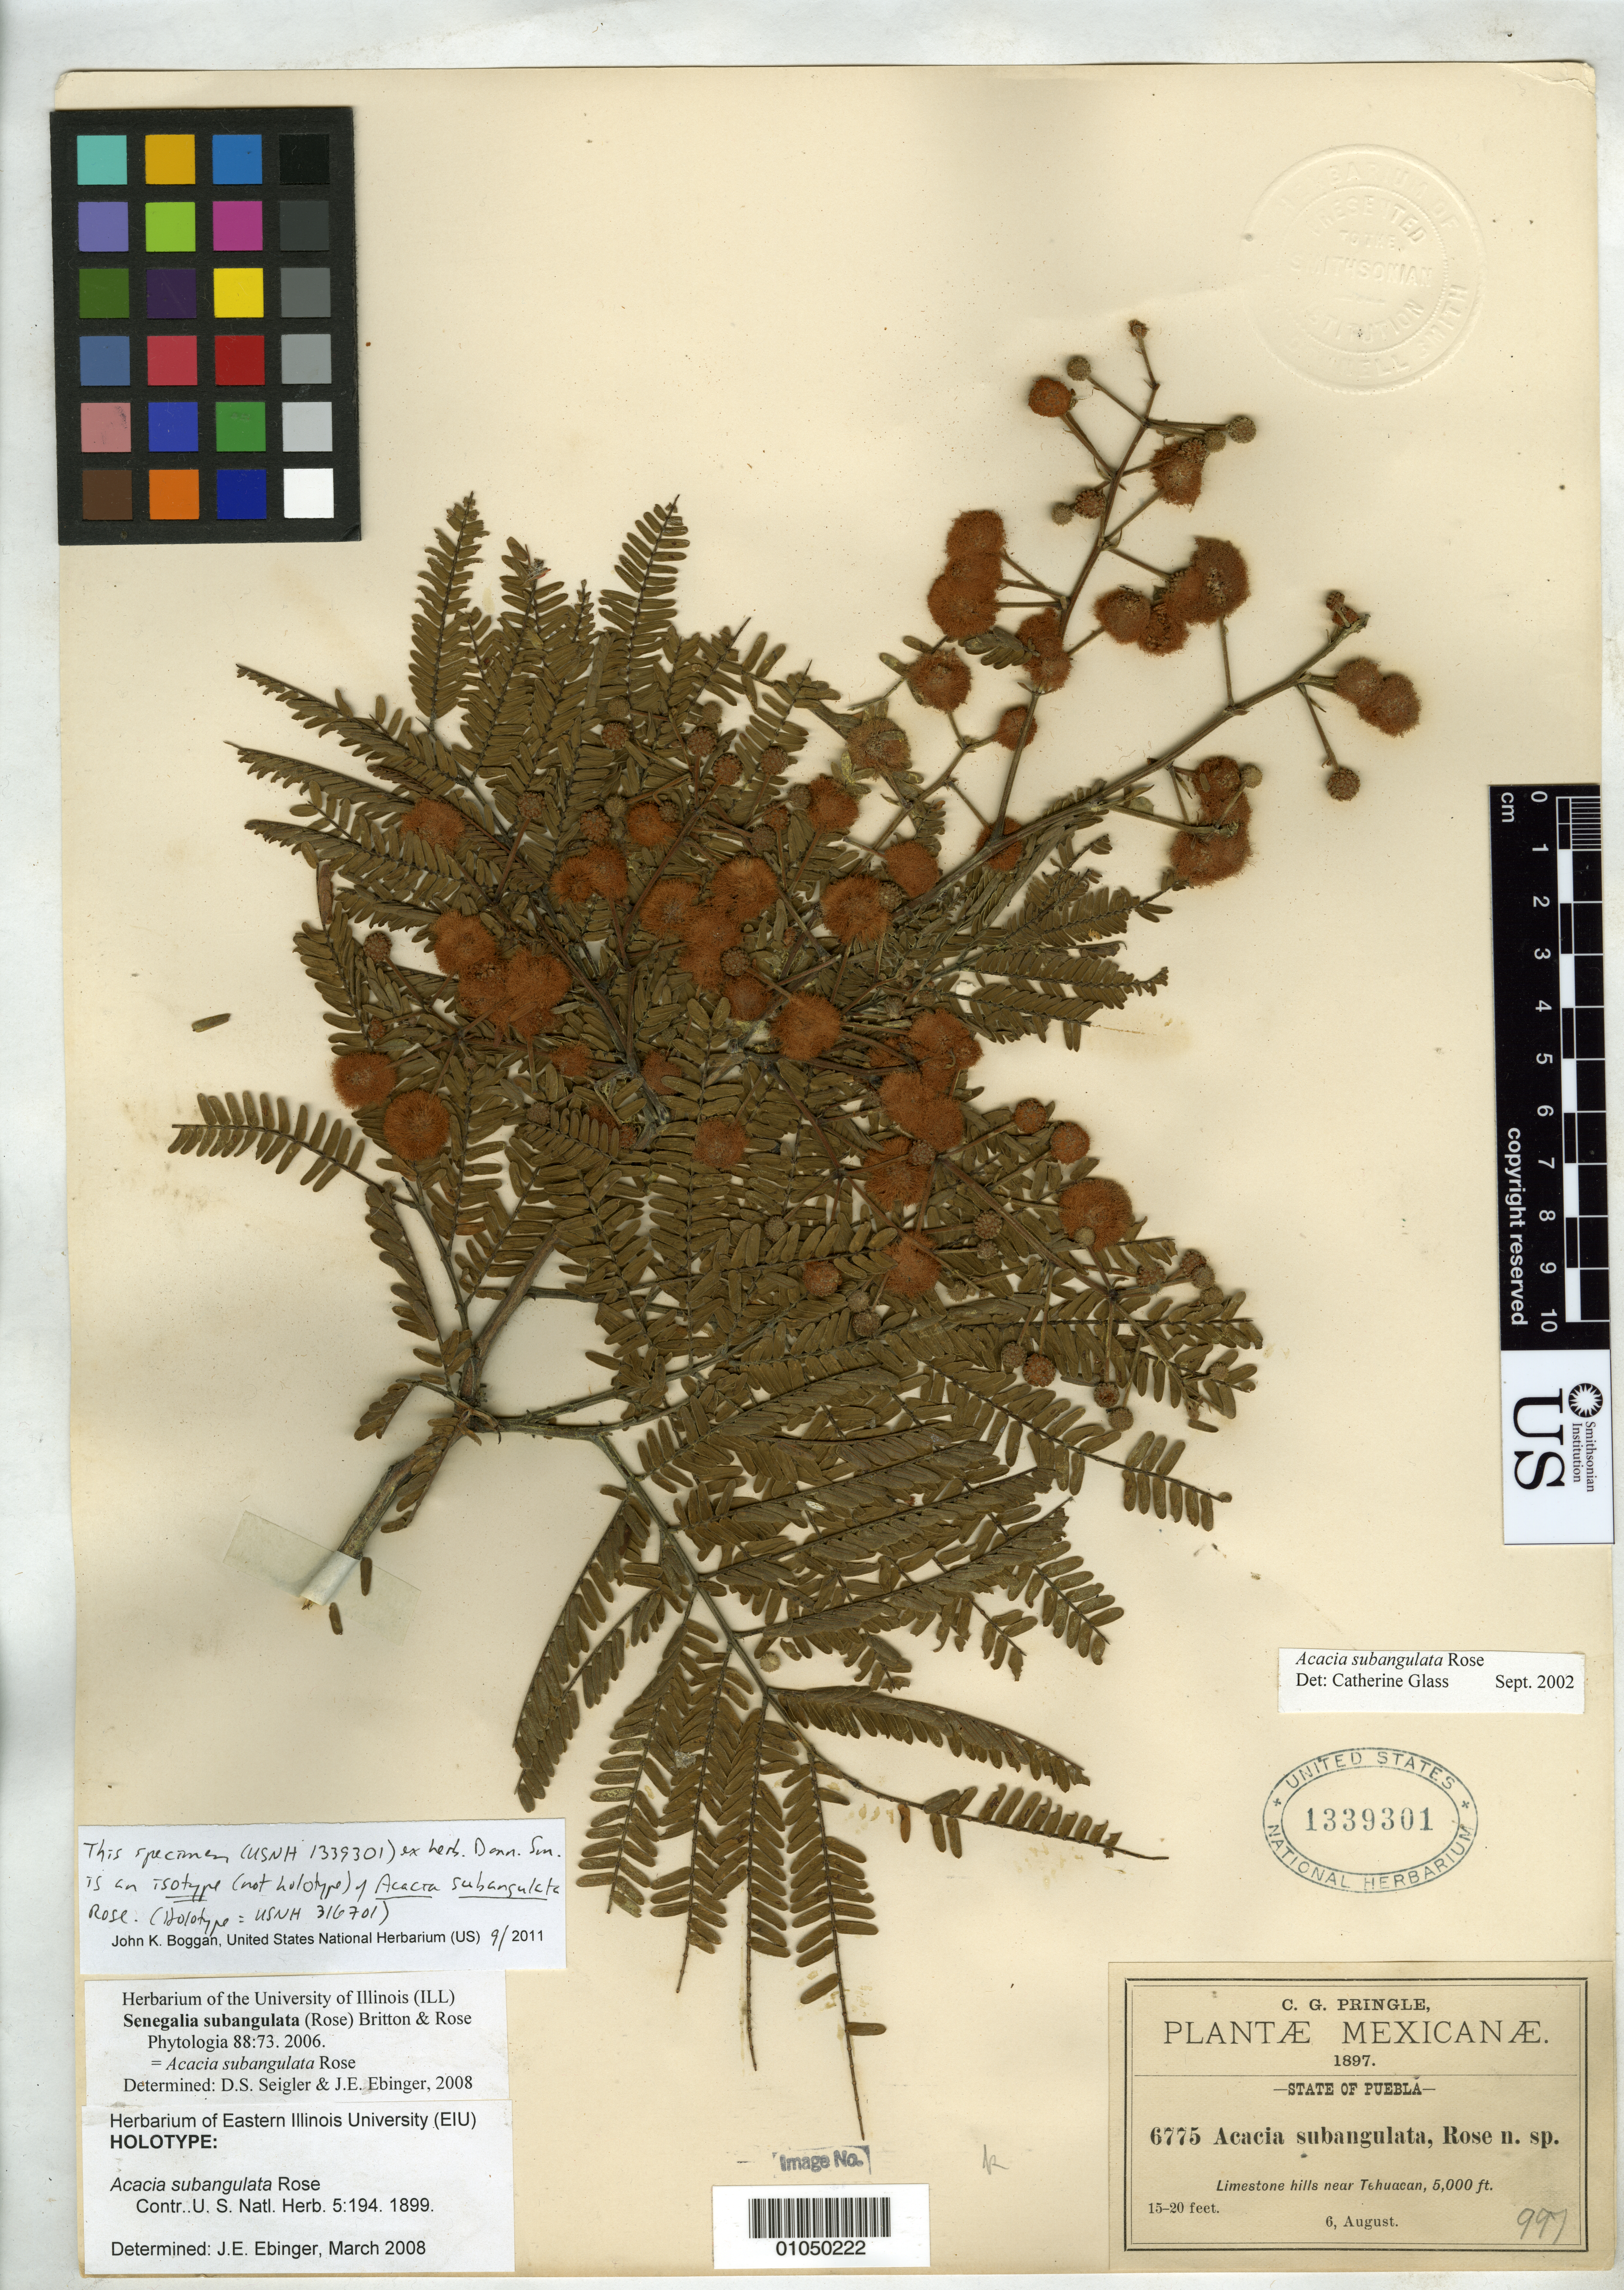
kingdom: Plantae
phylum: Tracheophyta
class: Magnoliopsida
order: Fabales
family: Fabaceae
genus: Acacia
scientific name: Acacia subangulata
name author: Rose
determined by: Seigler, David S.; Ebinger, J. E.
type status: Isotype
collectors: C. G. Pringle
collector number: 6775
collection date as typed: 06 Aug 1897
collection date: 1897-08-06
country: Mexico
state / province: Puebla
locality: Limestone hills near Tehuacan.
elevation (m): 1524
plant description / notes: Specimen ex John Donnell Smith herbarium. Erroneously annotated as "holotype".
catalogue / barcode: US 1339301